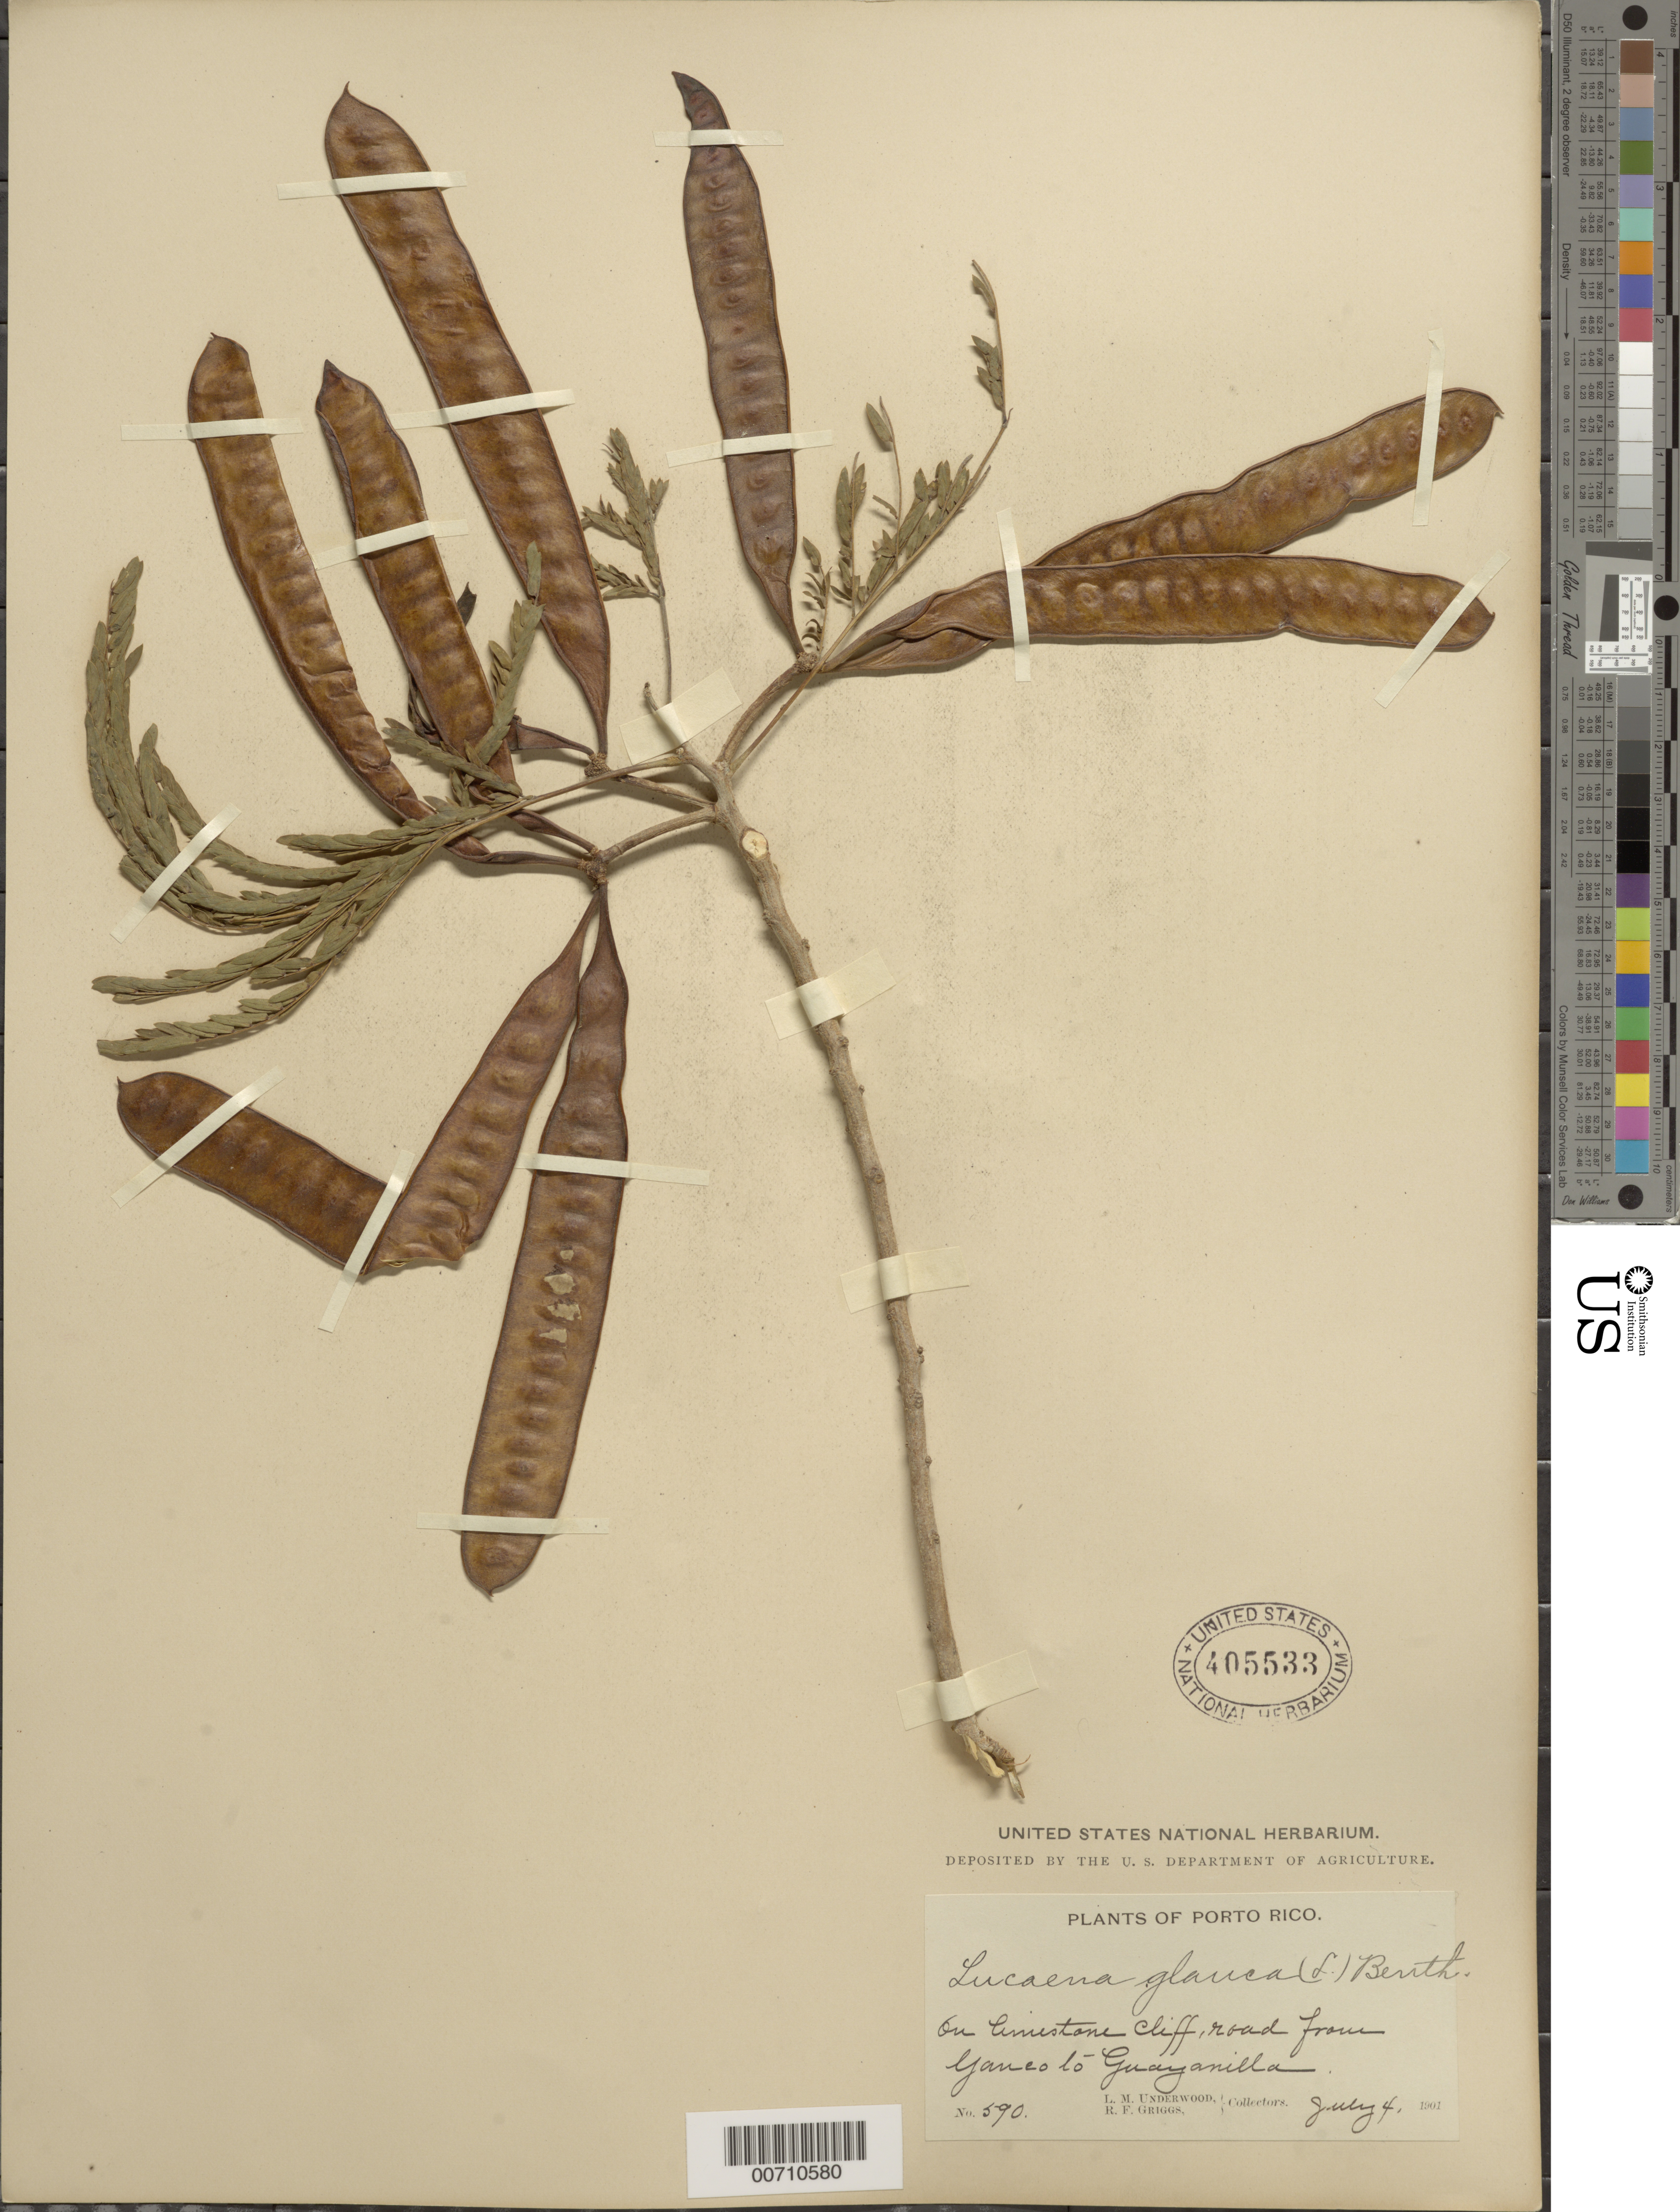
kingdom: Plantae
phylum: Tracheophyta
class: Magnoliopsida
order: Fabales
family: Fabaceae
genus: Leucaena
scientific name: Leucaena leucocephala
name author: (Lam.) de Wit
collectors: L. M. Underwood & R. F. Griggs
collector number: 590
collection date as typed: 04 Jul 1901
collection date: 1901-07-04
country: Puerto Rico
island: Greater Antilles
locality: Yauco to Guayanilla, Rd from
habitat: On limestone cliff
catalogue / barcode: US 405533